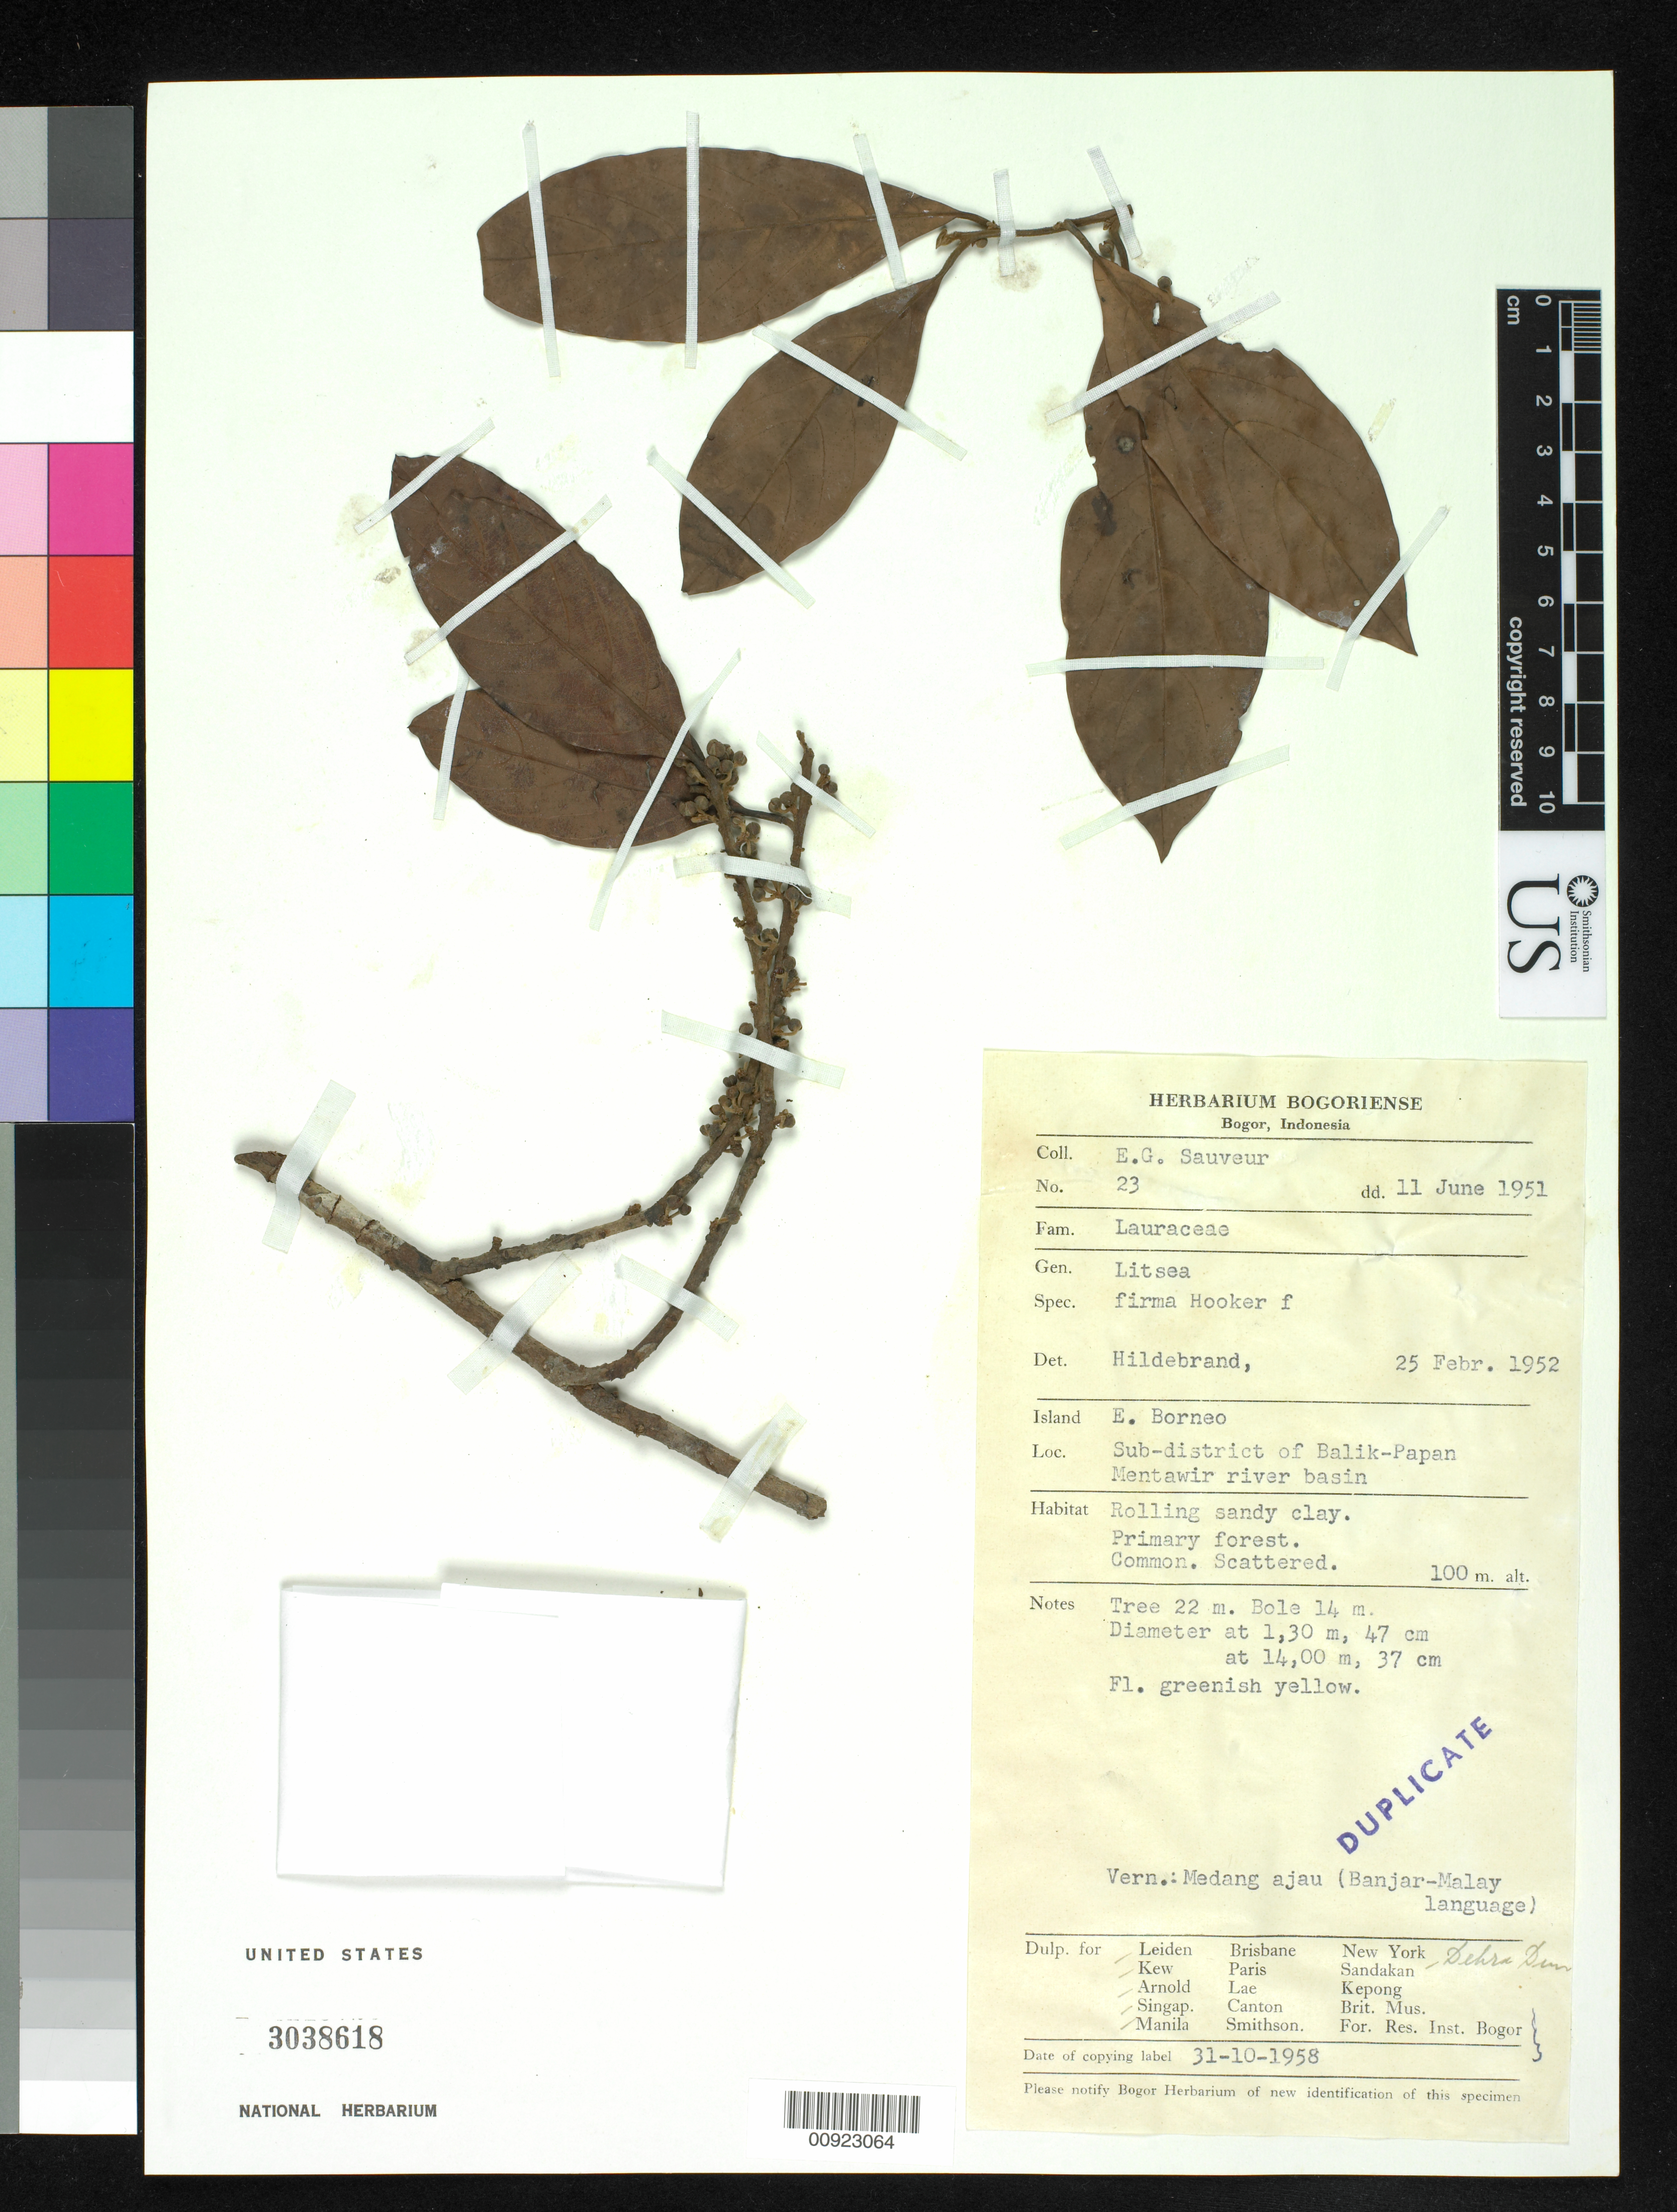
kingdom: Plantae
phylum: Tracheophyta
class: Magnoliopsida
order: Laurales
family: Lauraceae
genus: Litsea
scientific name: Litsea firma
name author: (Blume) Hook. f.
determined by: Hildebrand, --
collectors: E.G. Sauveur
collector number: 23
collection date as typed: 11 Jun 1951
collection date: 1951-06-11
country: Malaysia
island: Borneo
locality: East Borneo; sub-district of Balik-Papan, Mentawir river basin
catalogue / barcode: US 3038618